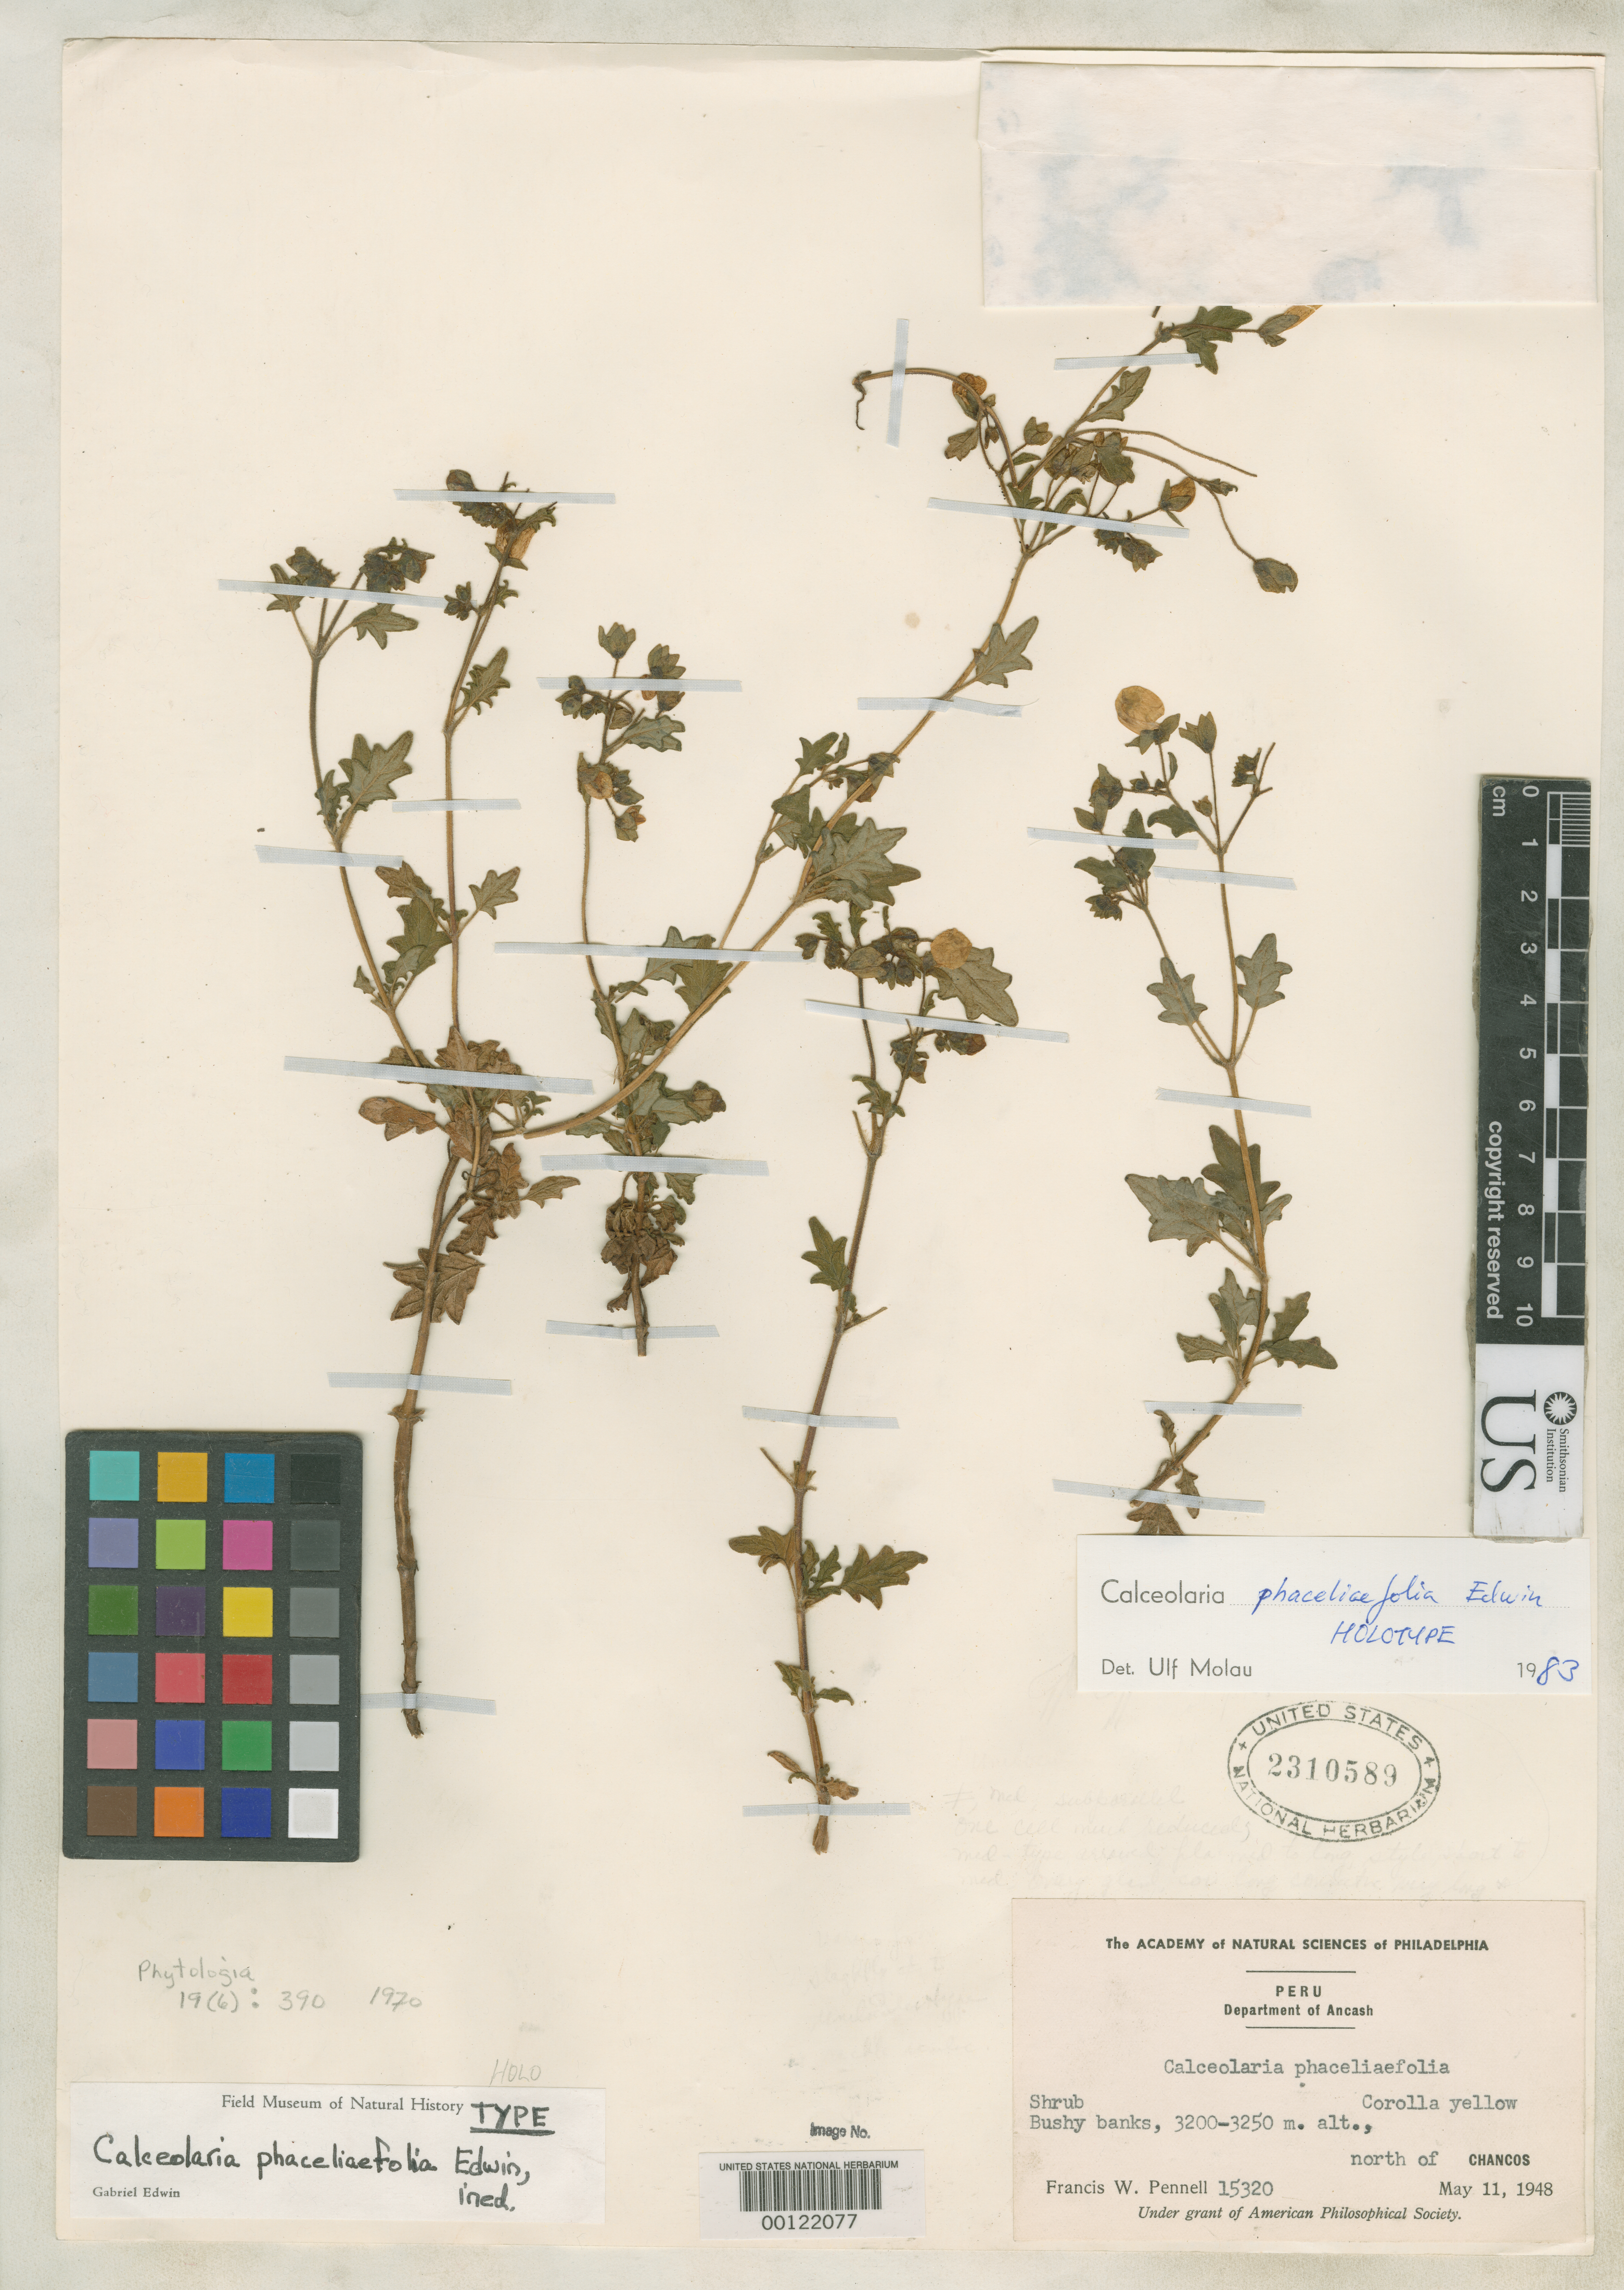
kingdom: Plantae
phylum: Tracheophyta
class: Magnoliopsida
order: Lamiales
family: Calceolariaceae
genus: Calceolaria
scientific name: Calceolaria phaceliaefolia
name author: Edwin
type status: Holotype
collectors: F. W. Pennell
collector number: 15320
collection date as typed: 11 May 1948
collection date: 1948-05-11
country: Peru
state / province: Ancash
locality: Chancos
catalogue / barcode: US 2310589